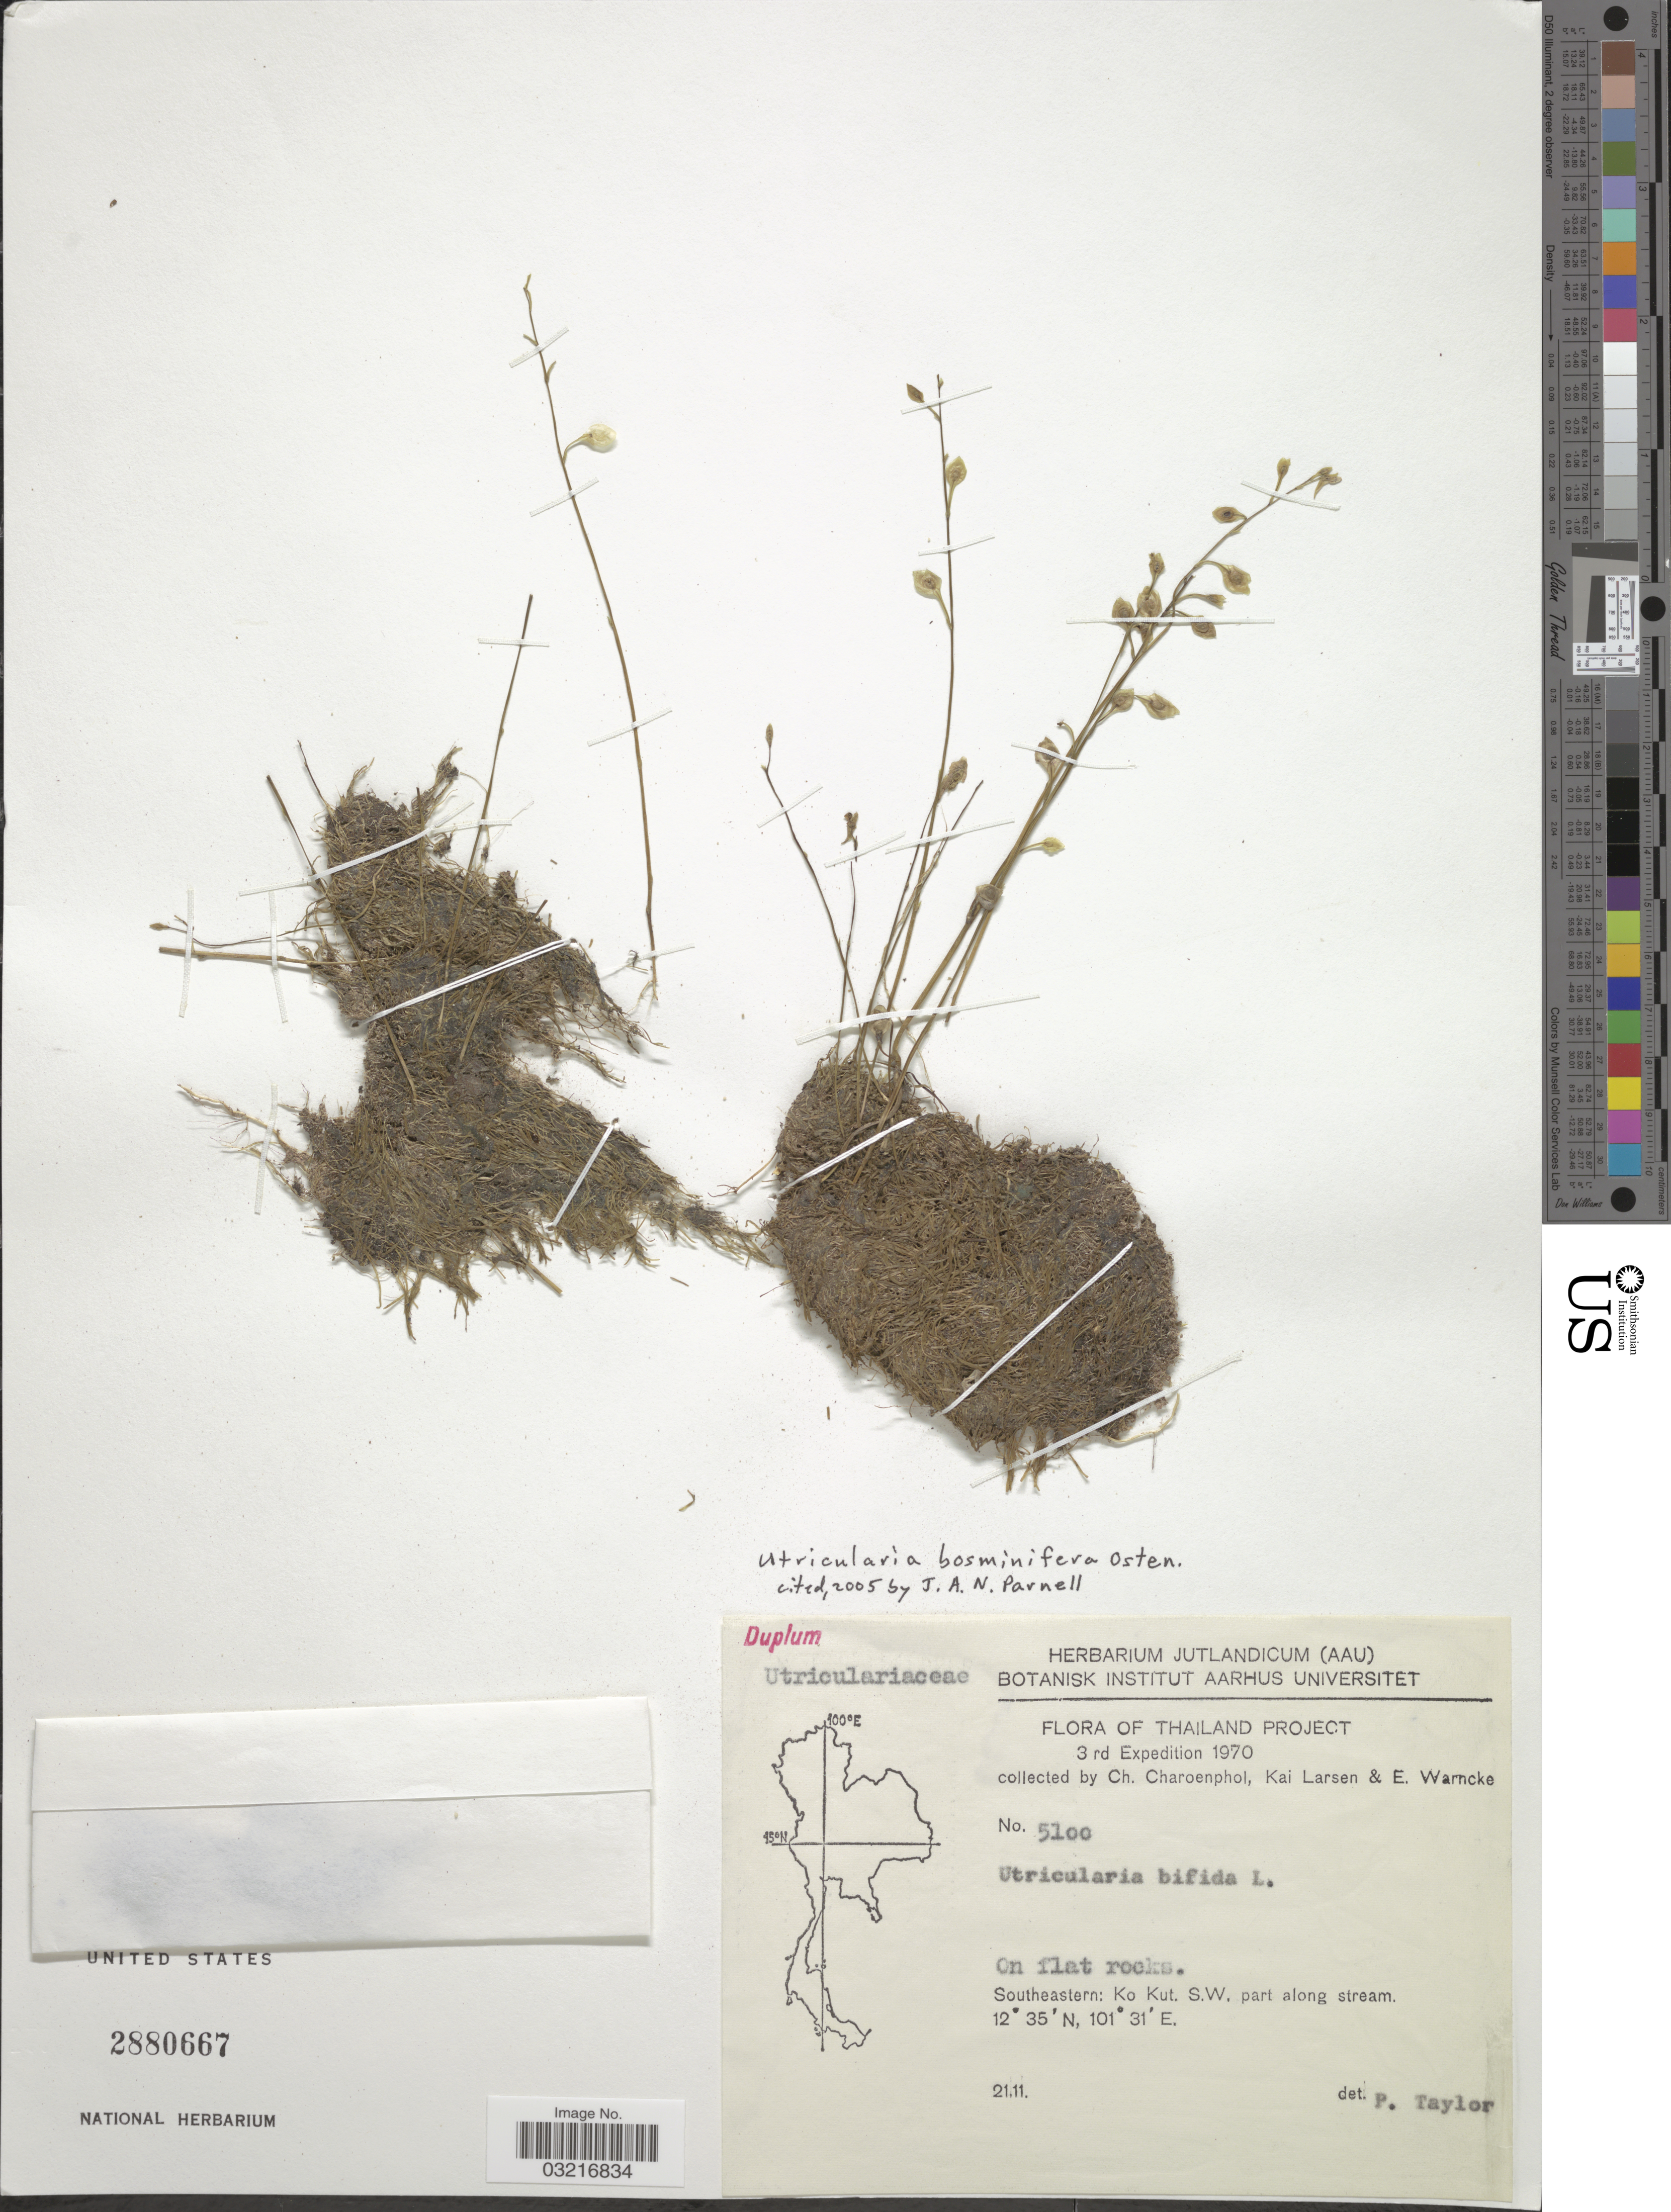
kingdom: Plantae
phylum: Tracheophyta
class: Magnoliopsida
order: Lamiales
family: Lentibulariaceae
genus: Utricularia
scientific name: Utricularia bosminifera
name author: Ostenf.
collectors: C. Charoenphol, K. Larsen & E. Warncke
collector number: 5100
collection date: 1970-11-21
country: Thailand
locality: Southeastern: Ko Kut. S.W. part along stream.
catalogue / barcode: US 2880667